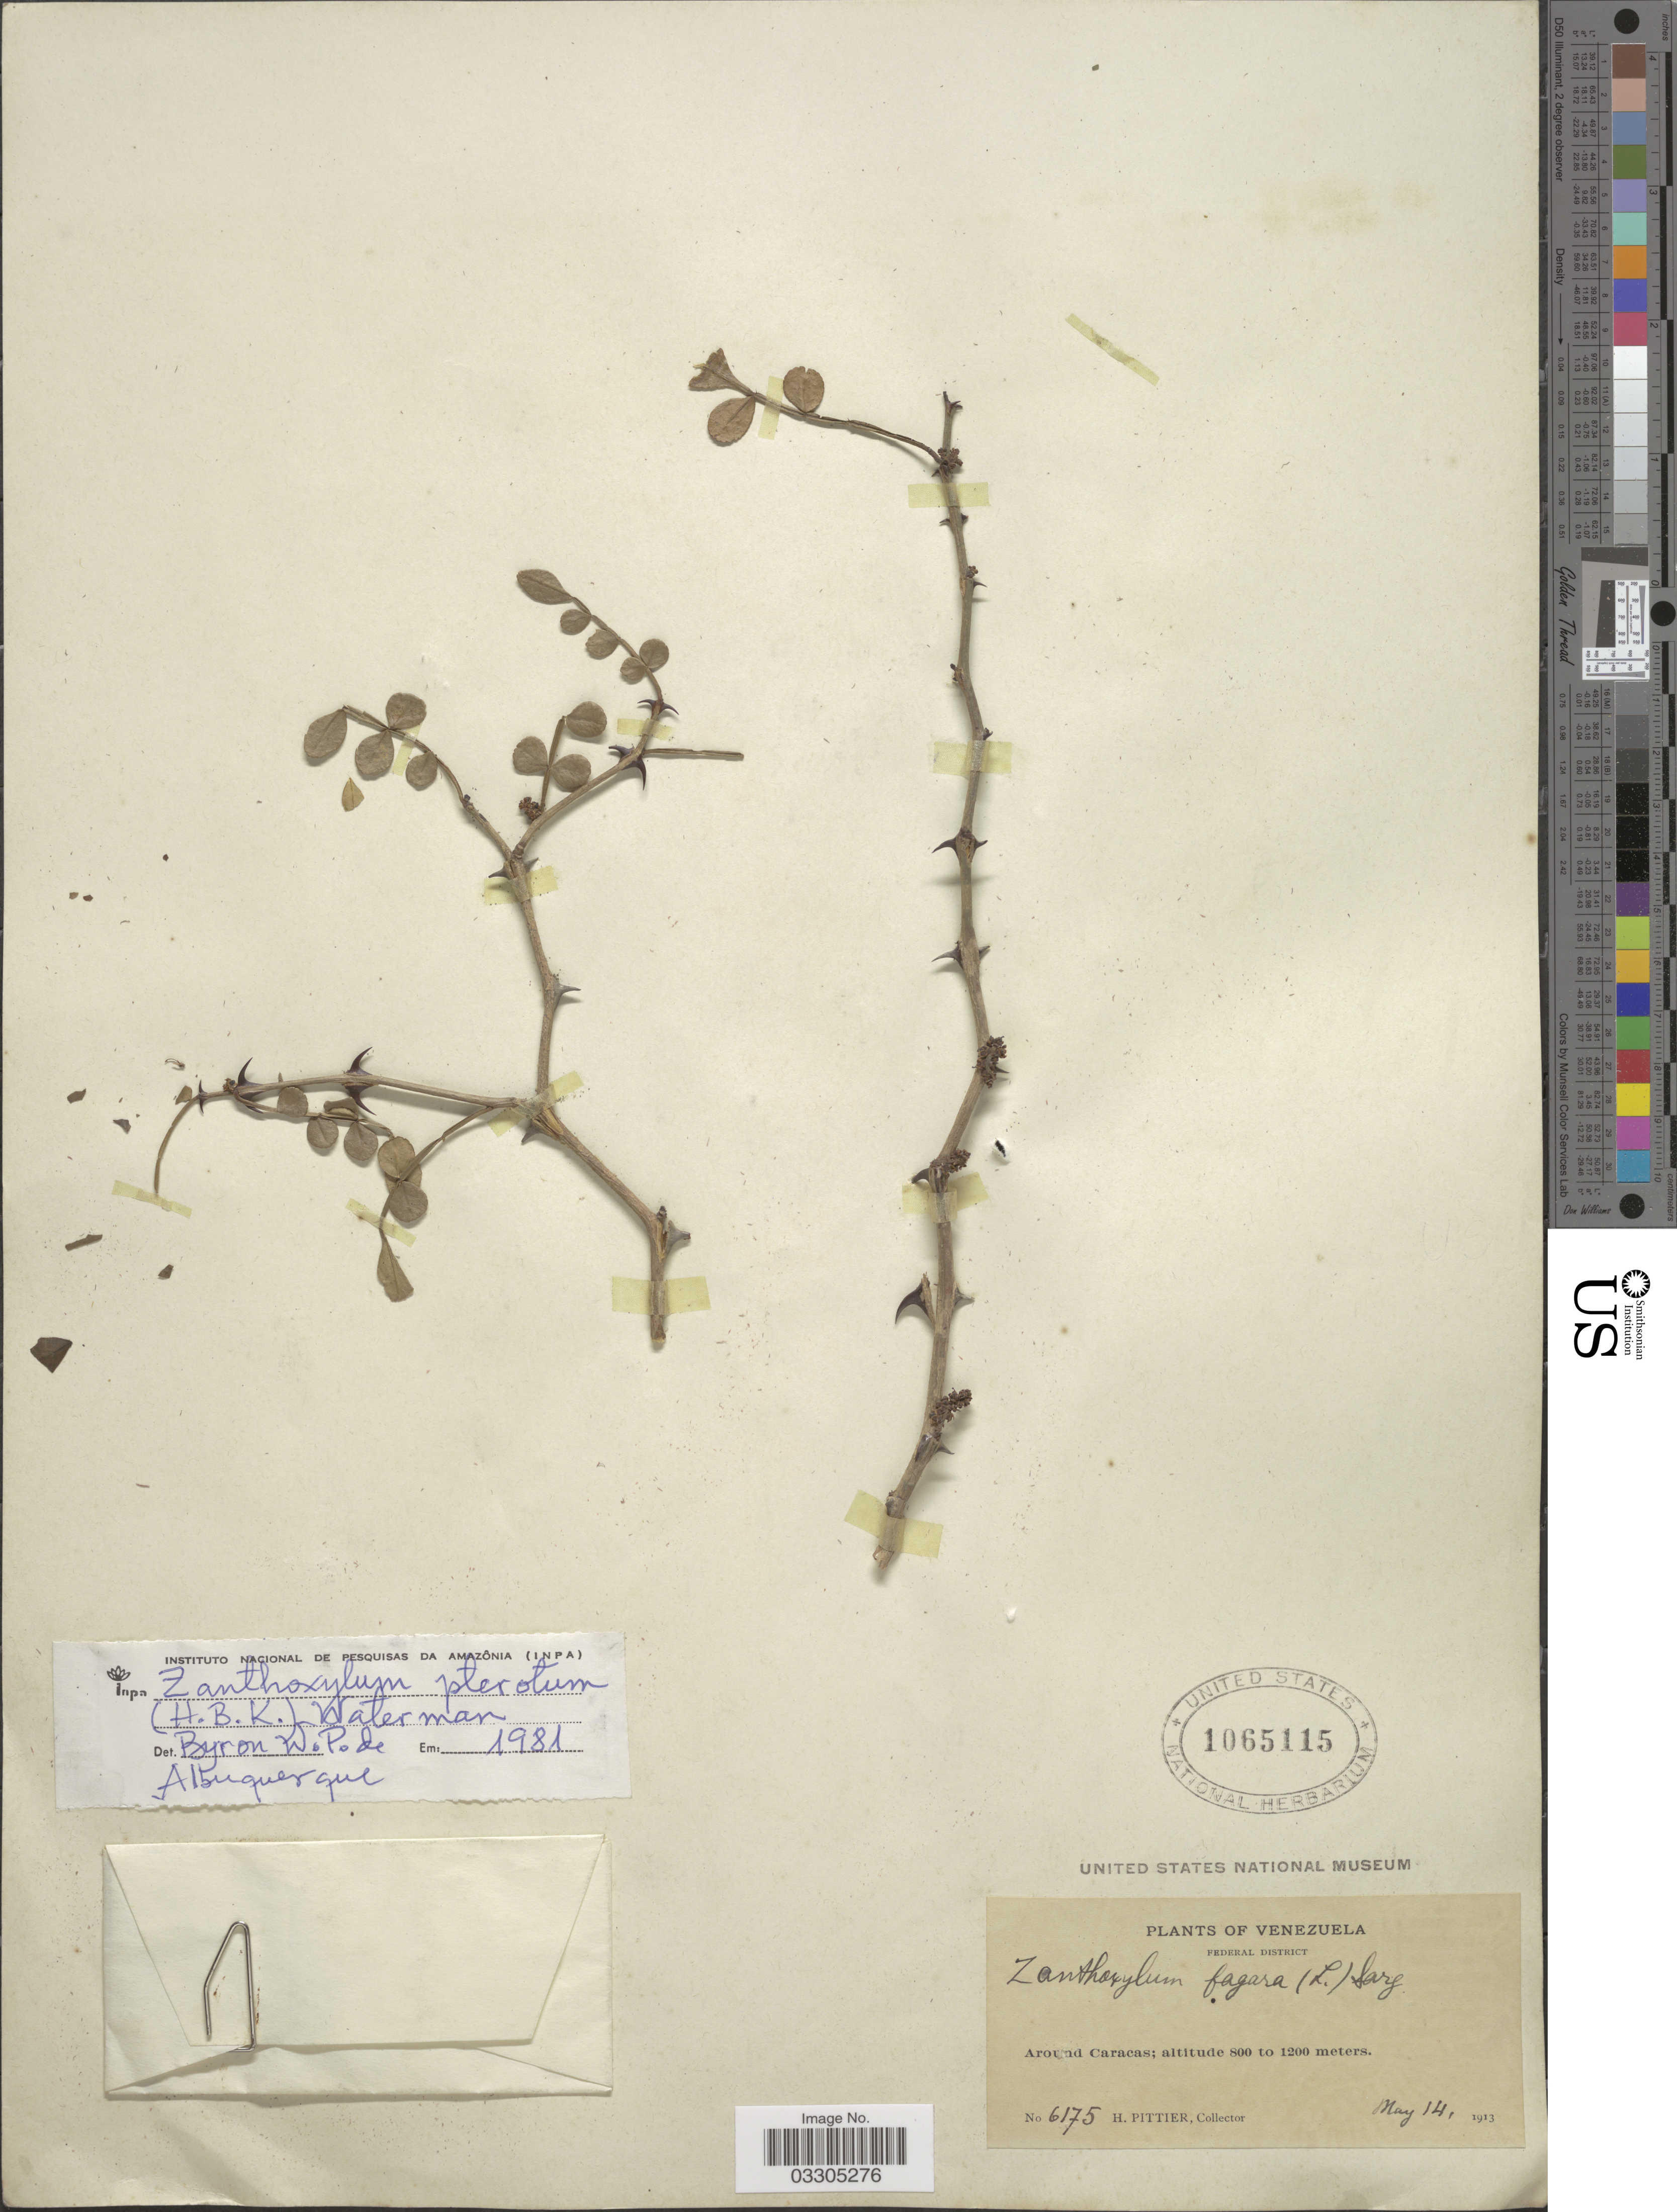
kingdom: Plantae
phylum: Tracheophyta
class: Magnoliopsida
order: Sapindales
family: Rutaceae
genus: Zanthoxylum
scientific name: Zanthoxylum fagara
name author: (L.) Sarg.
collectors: H. F. Pittier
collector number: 6175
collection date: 1913-05-14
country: Venezuela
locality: Federal District. Around Caracas.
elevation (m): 800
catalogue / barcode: US 1065115